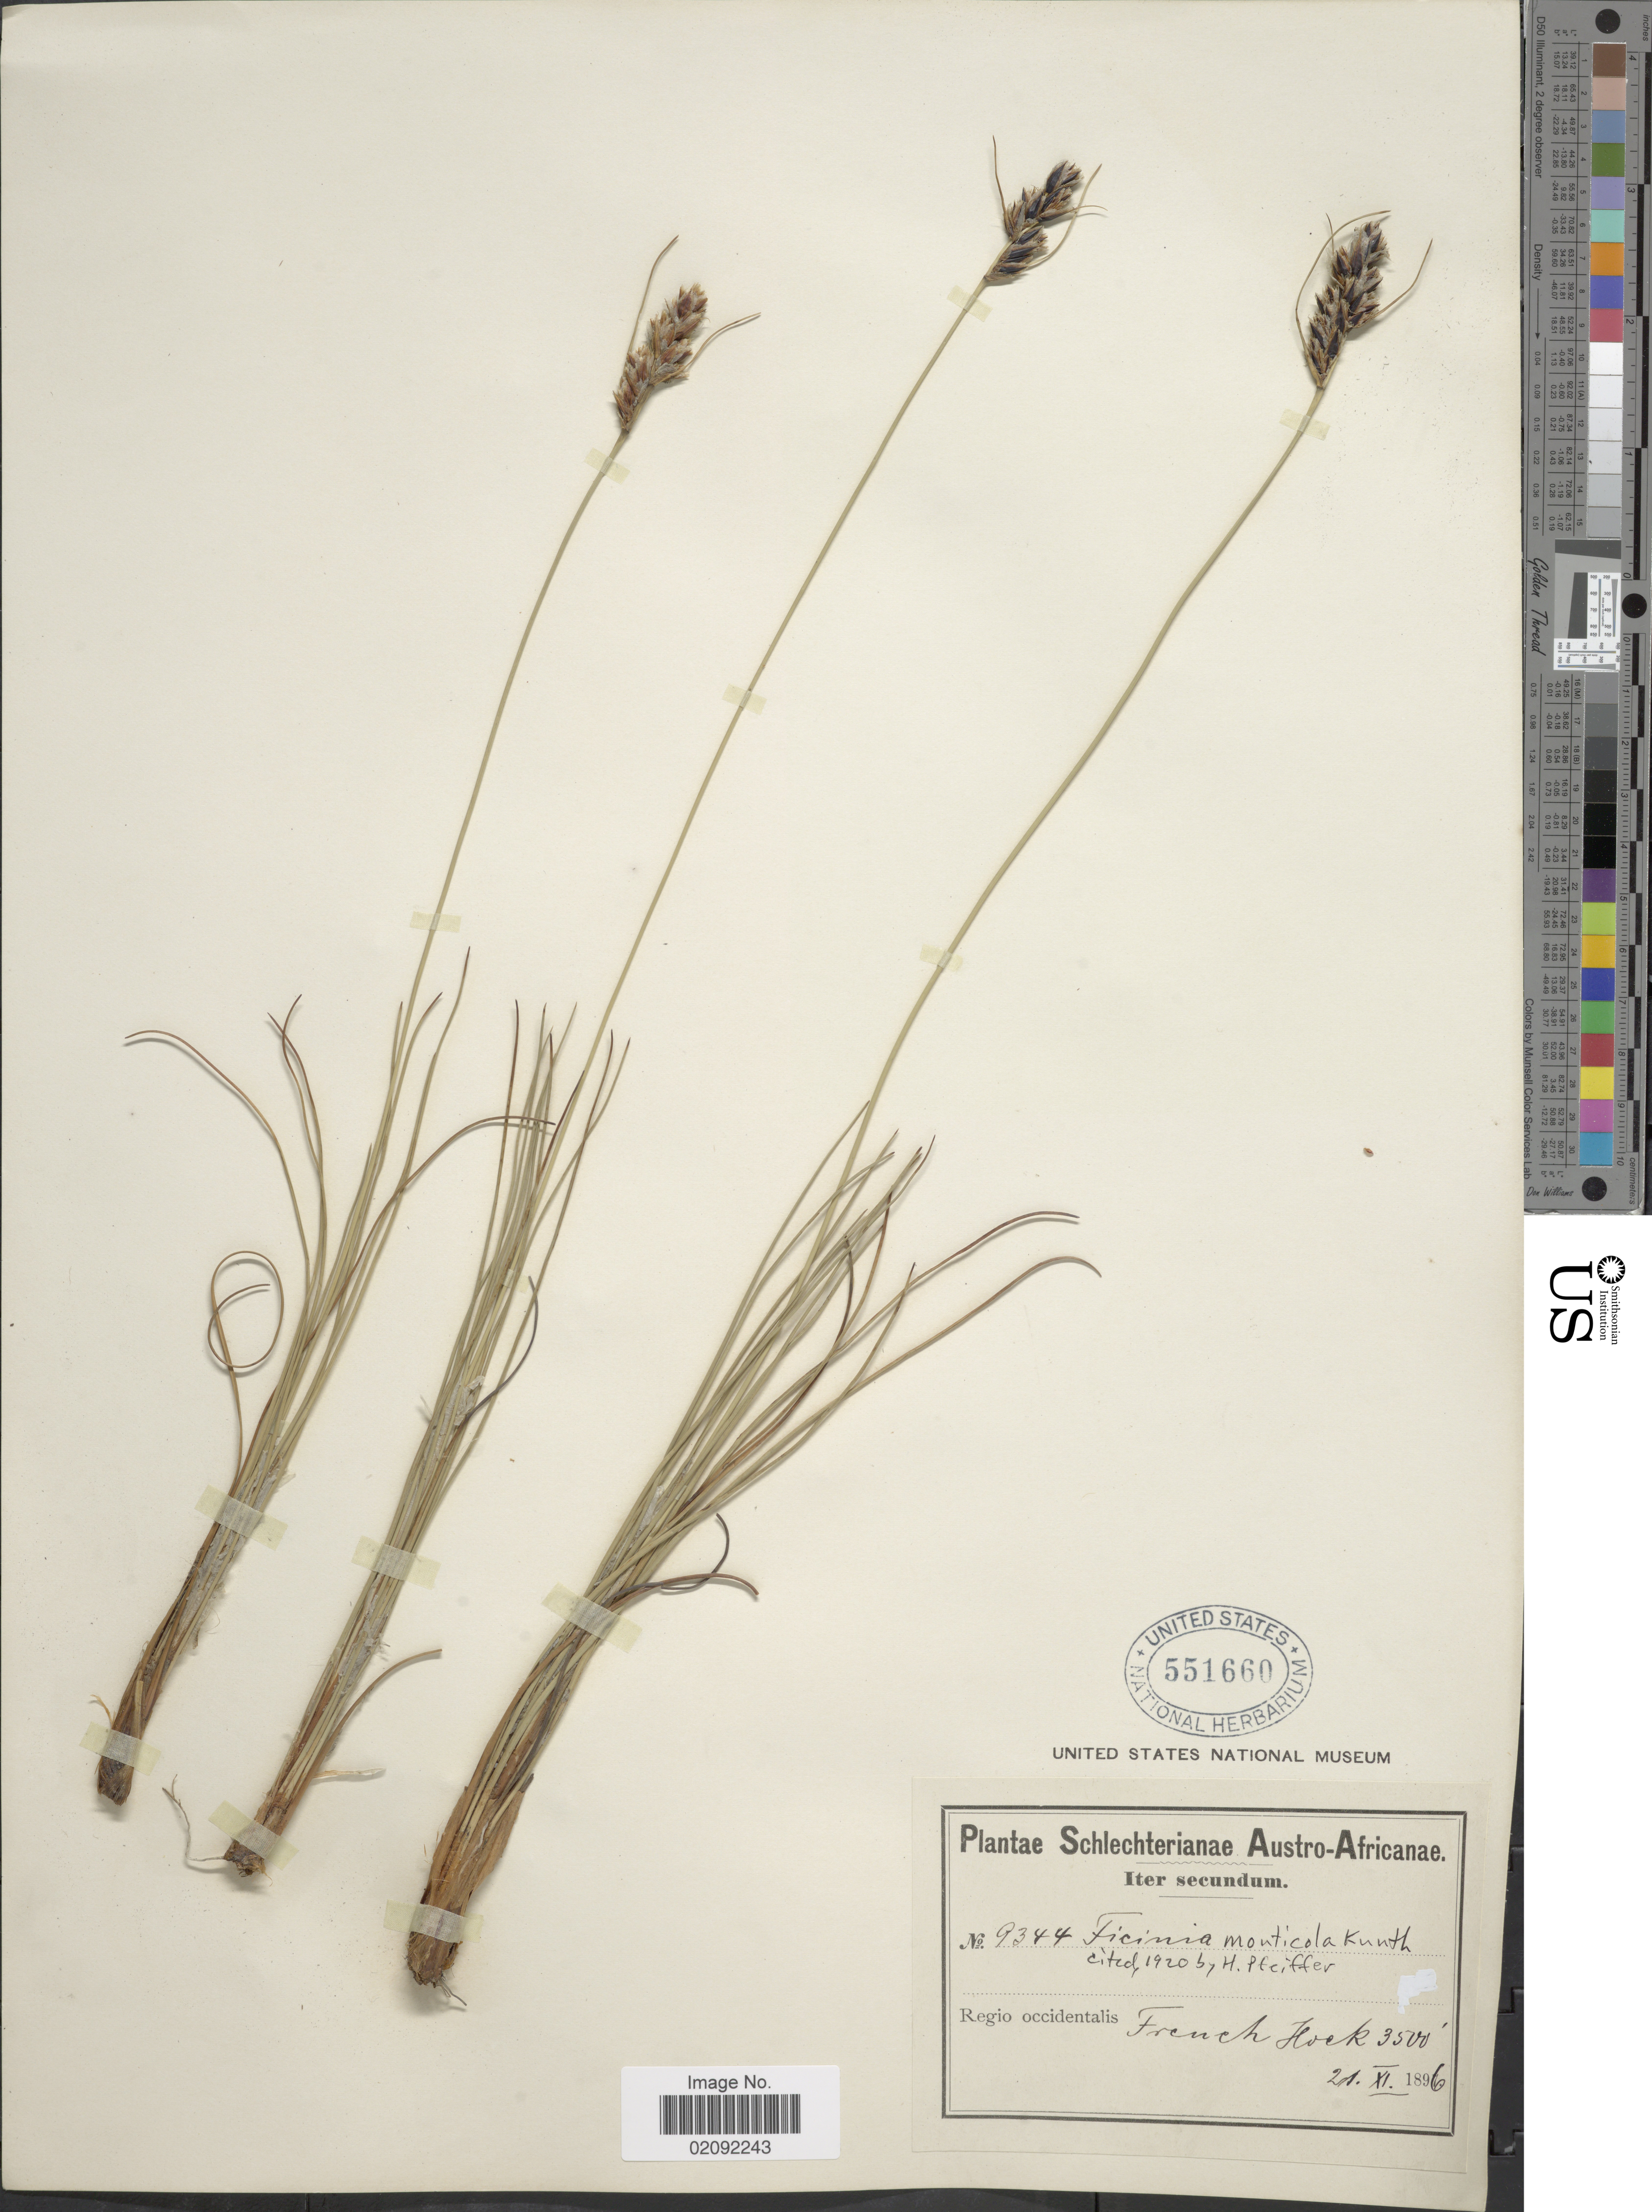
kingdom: Plantae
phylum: Tracheophyta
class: Liliopsida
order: Poales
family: Cyperaceae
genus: Ficinia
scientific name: Ficinia monticola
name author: Kunth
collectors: Schlechter, --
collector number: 9344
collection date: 1896-11-21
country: South Africa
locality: Austro-Africanae, Regio occidentalis French Hock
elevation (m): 1067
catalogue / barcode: US 551660